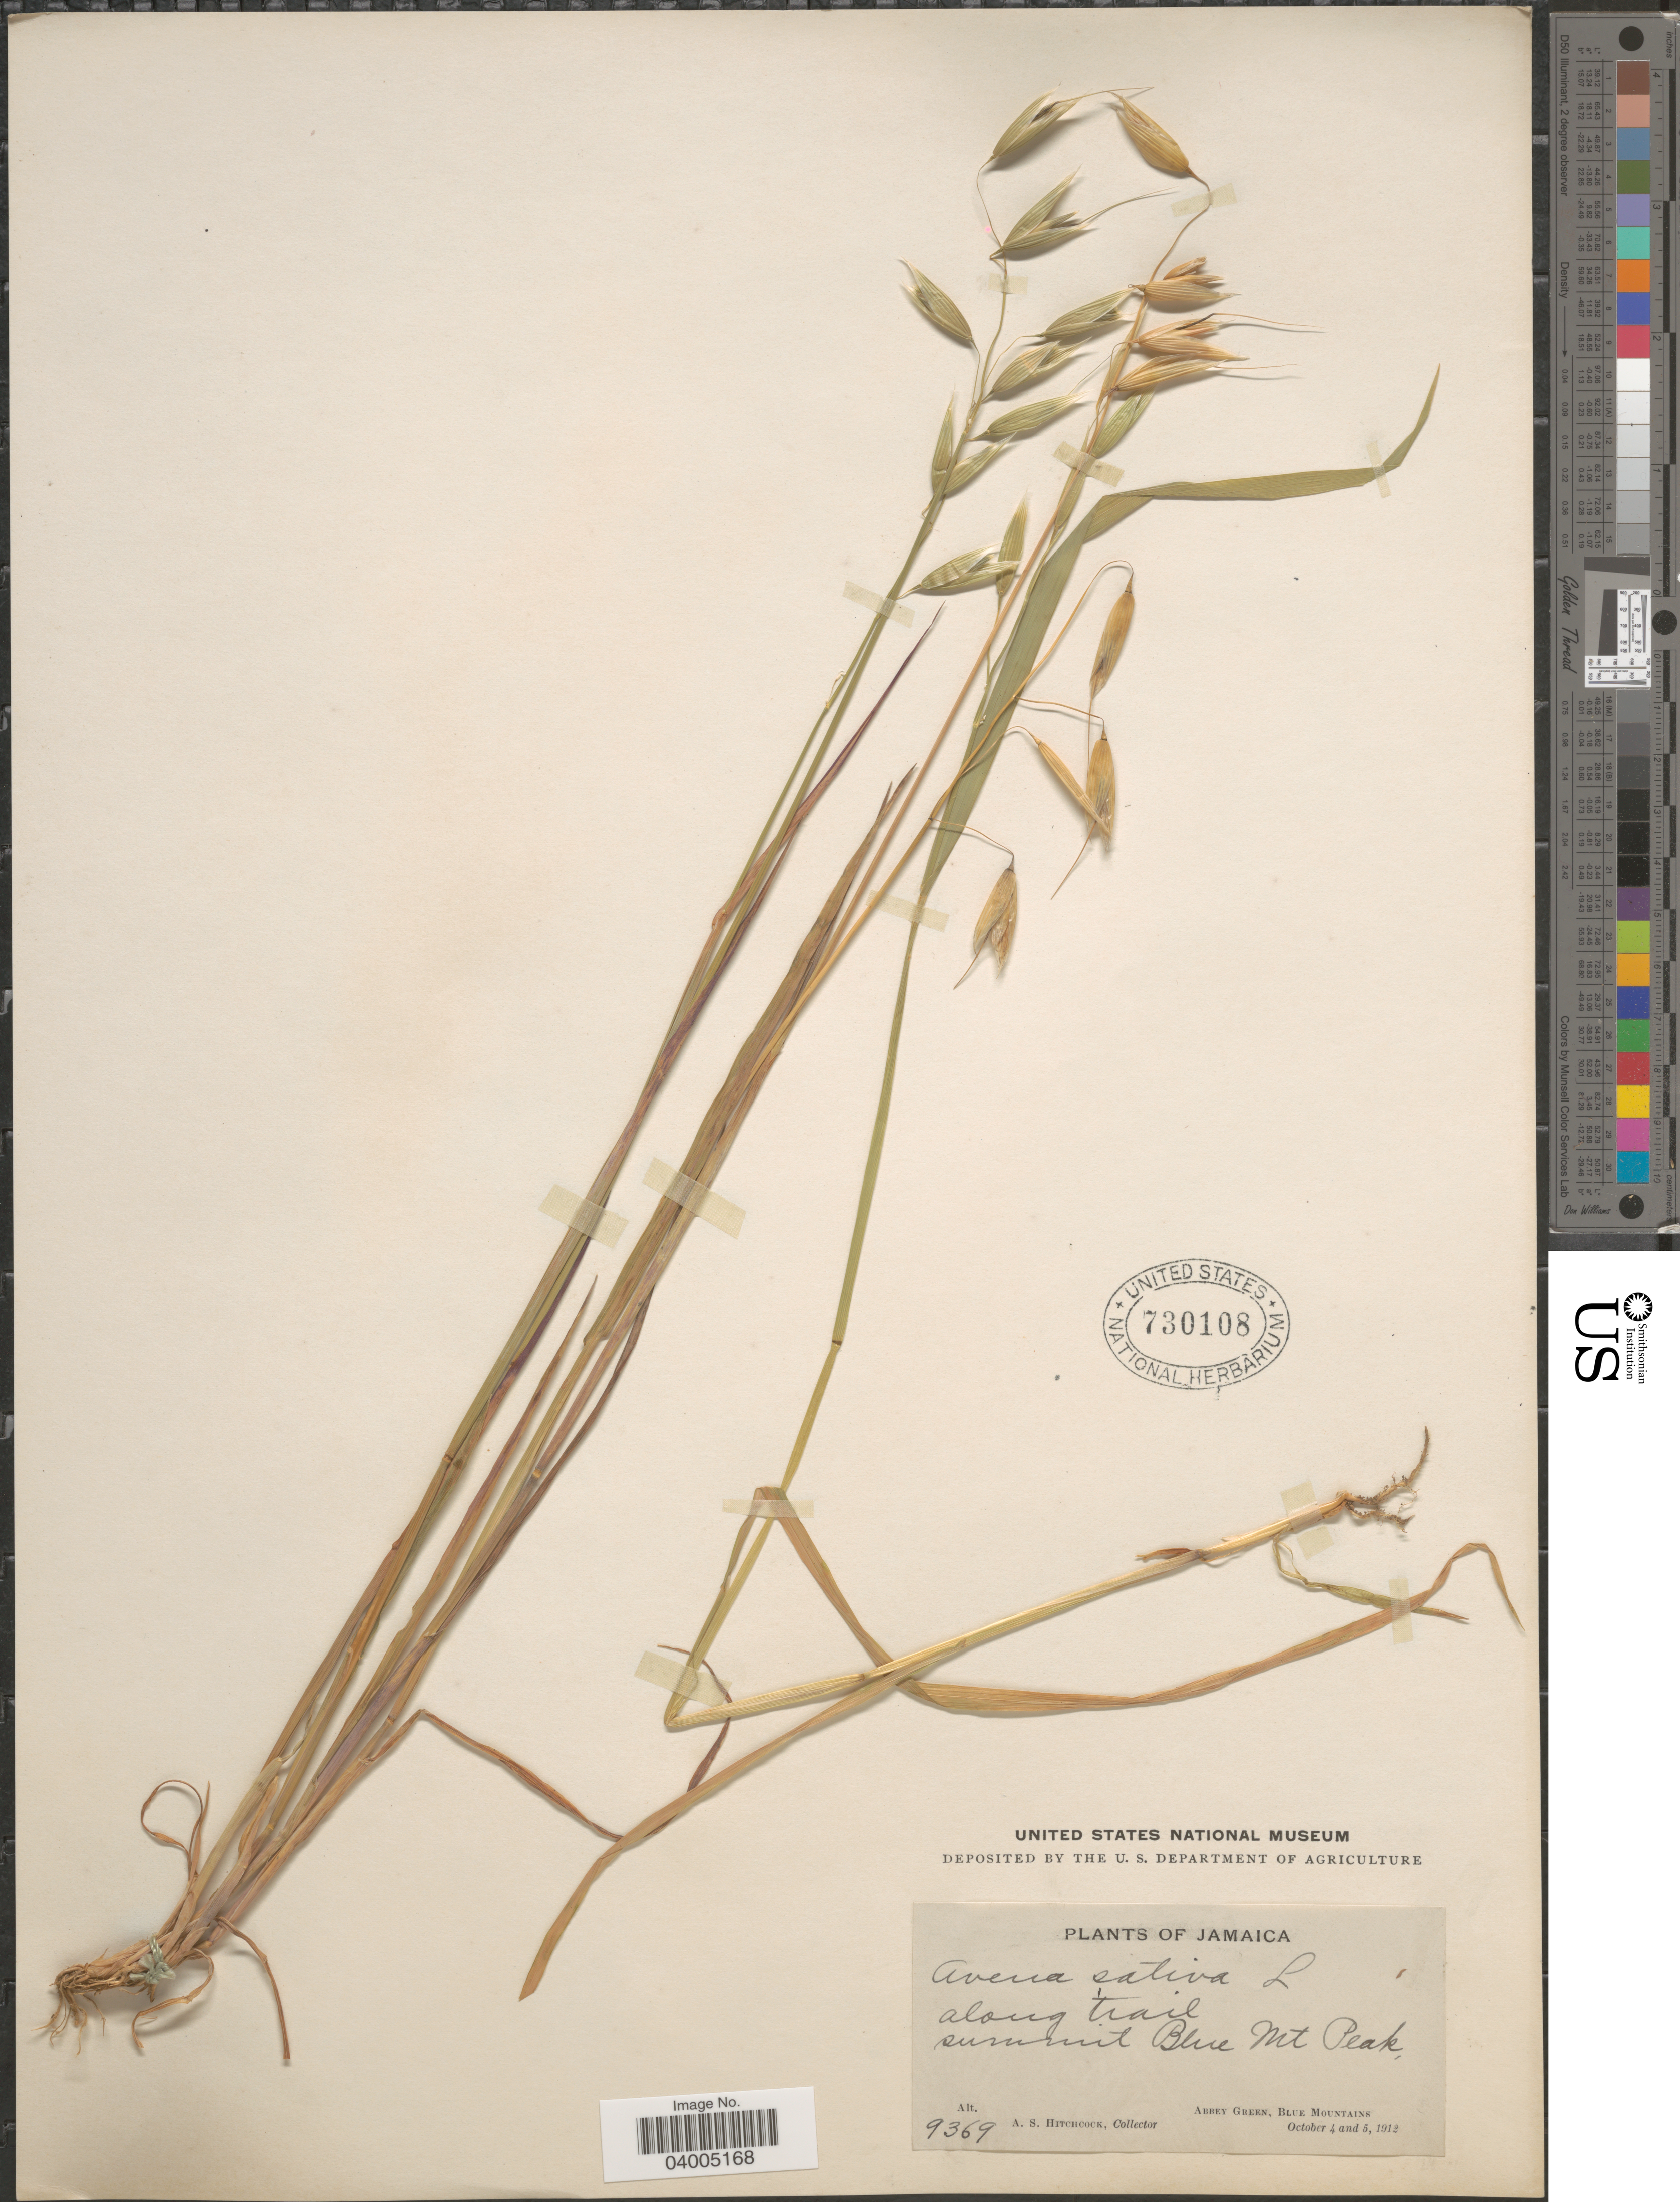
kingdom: Plantae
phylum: Tracheophyta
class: Liliopsida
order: Poales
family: Poaceae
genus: Avena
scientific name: Avena sativa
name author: L.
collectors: A. S. Hitchcock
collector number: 9369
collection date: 1912-10-04/1912-10-05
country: Jamaica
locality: Along trail summit Blue Mt Peak, Abbey Green, Blue Mountain.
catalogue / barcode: US 7360108